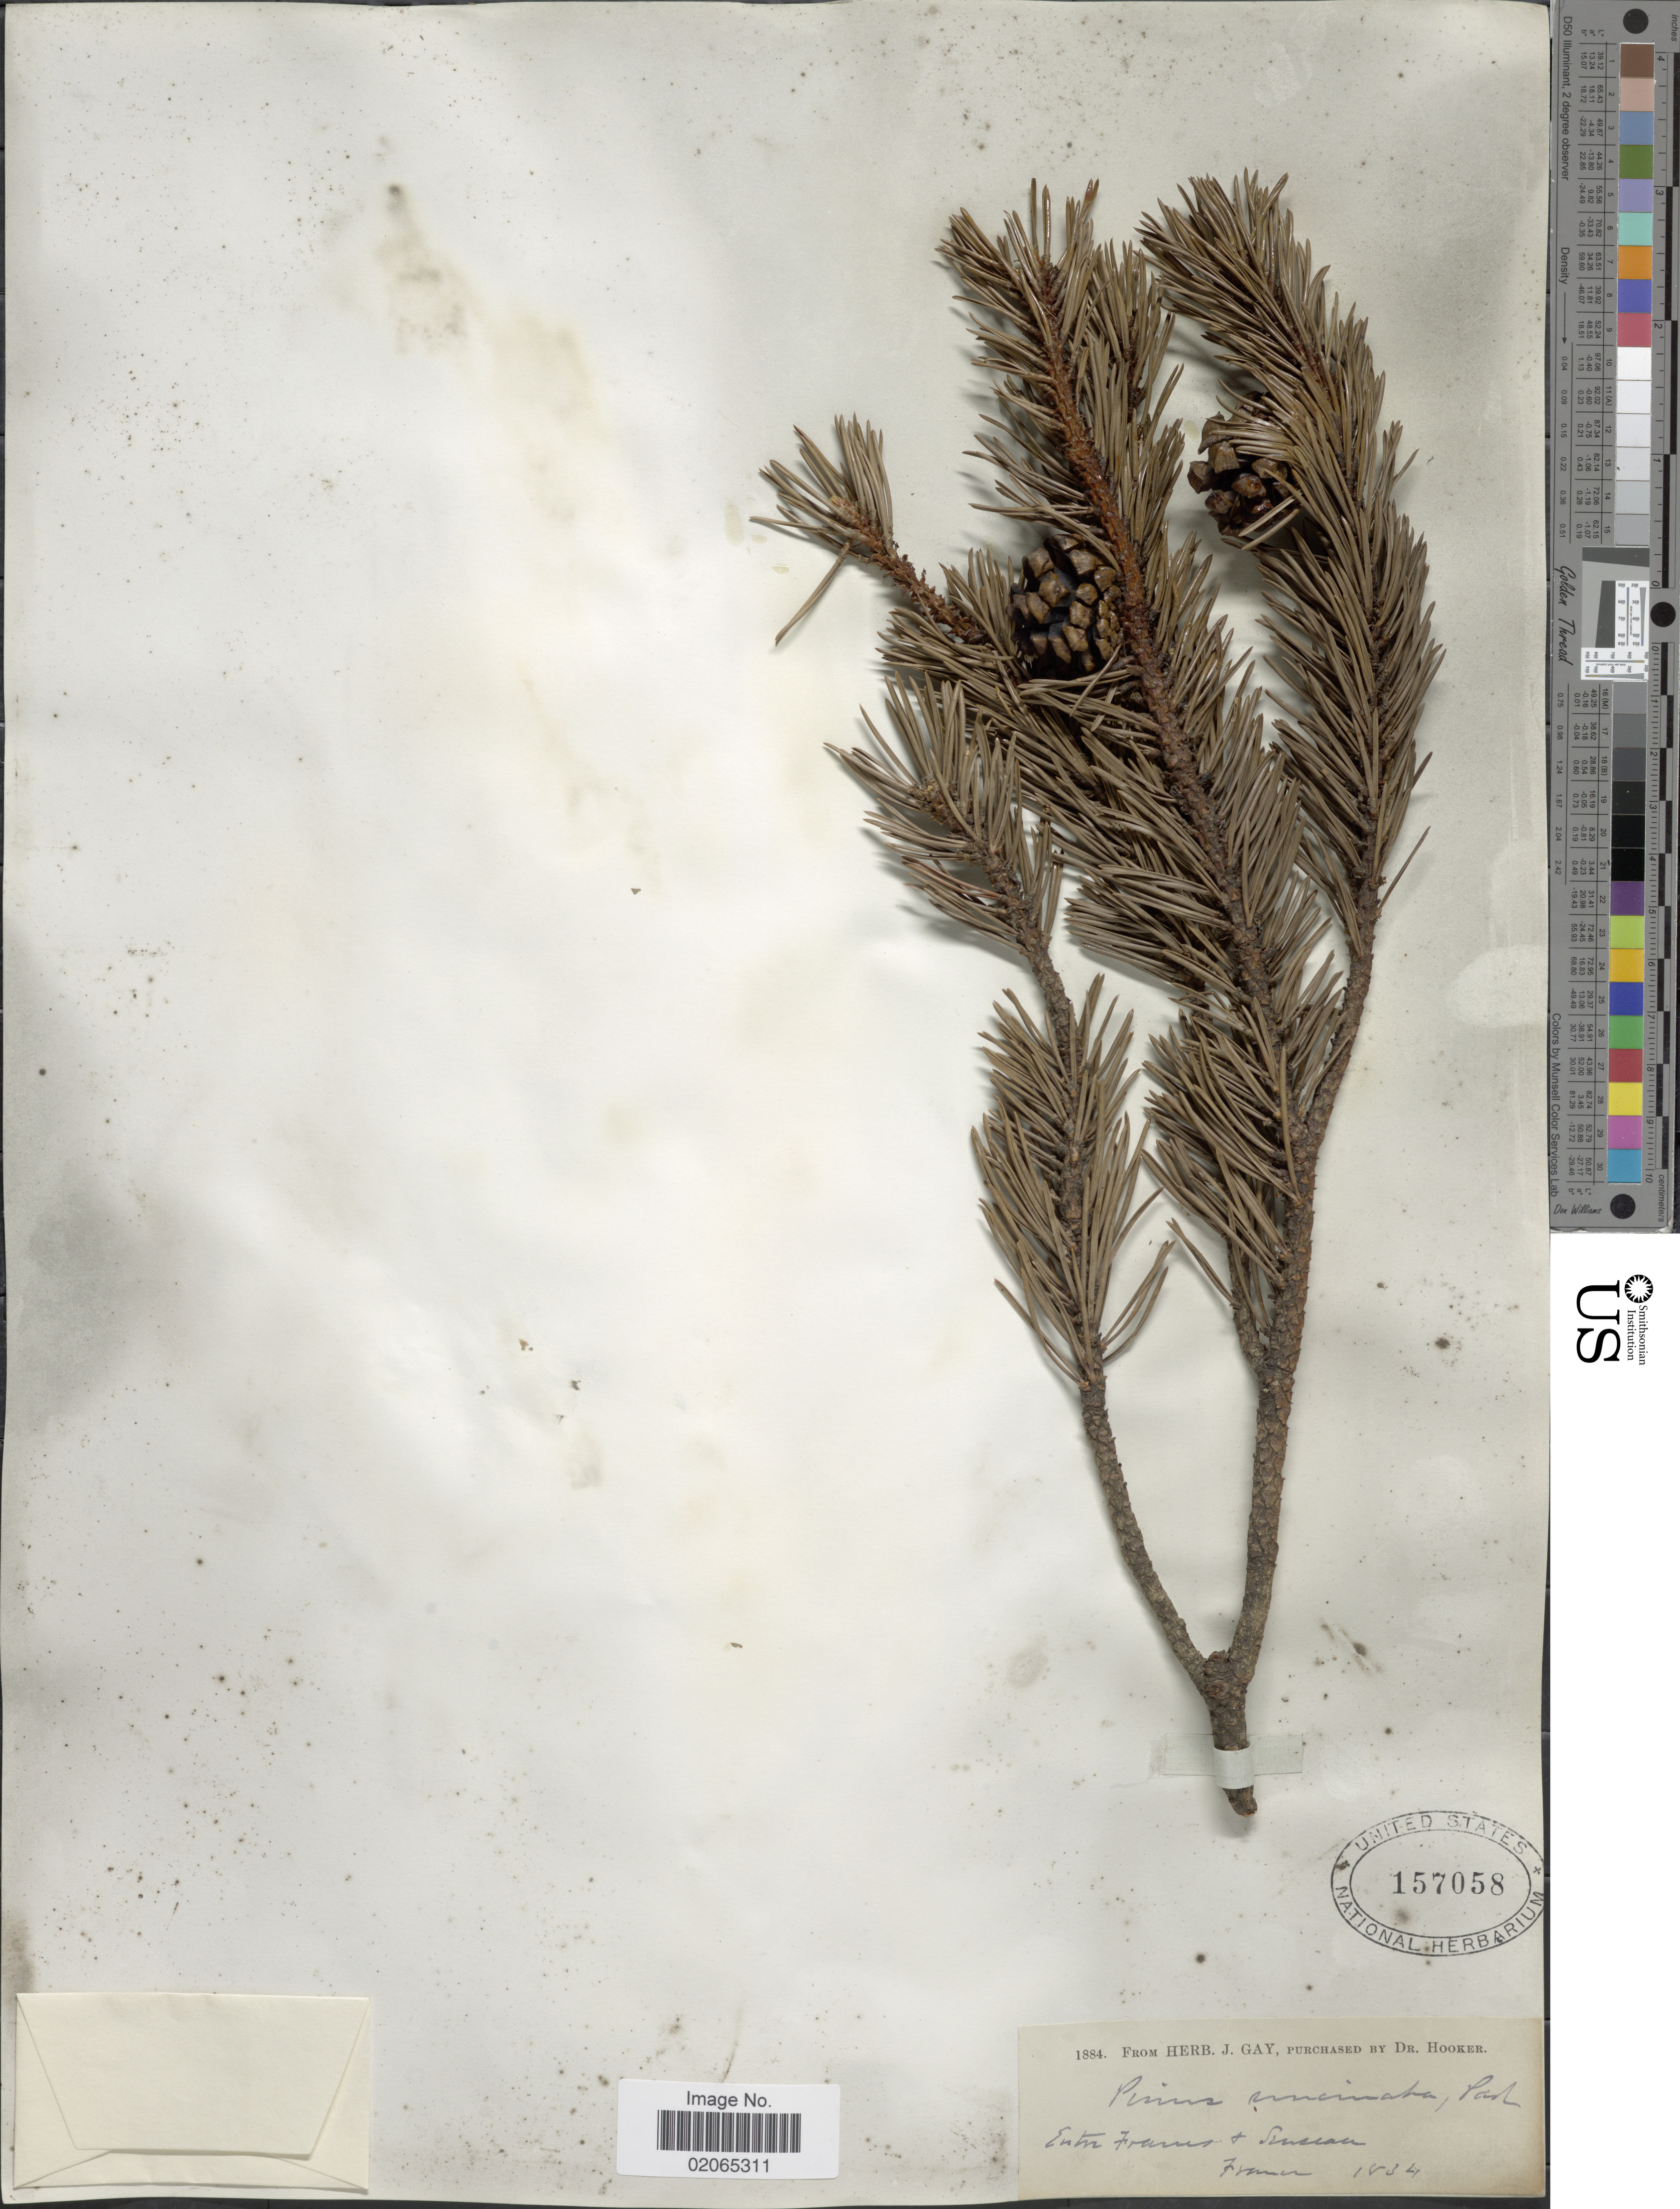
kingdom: Plantae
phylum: Tracheophyta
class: Pinopsida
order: Pinales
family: Pinaceae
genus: Pinus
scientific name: Pinus mugo var. uncinata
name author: (Ramond ex DC.) Fiori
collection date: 1834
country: France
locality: Inter France and Senseau (Censeau)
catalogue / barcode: US 157058